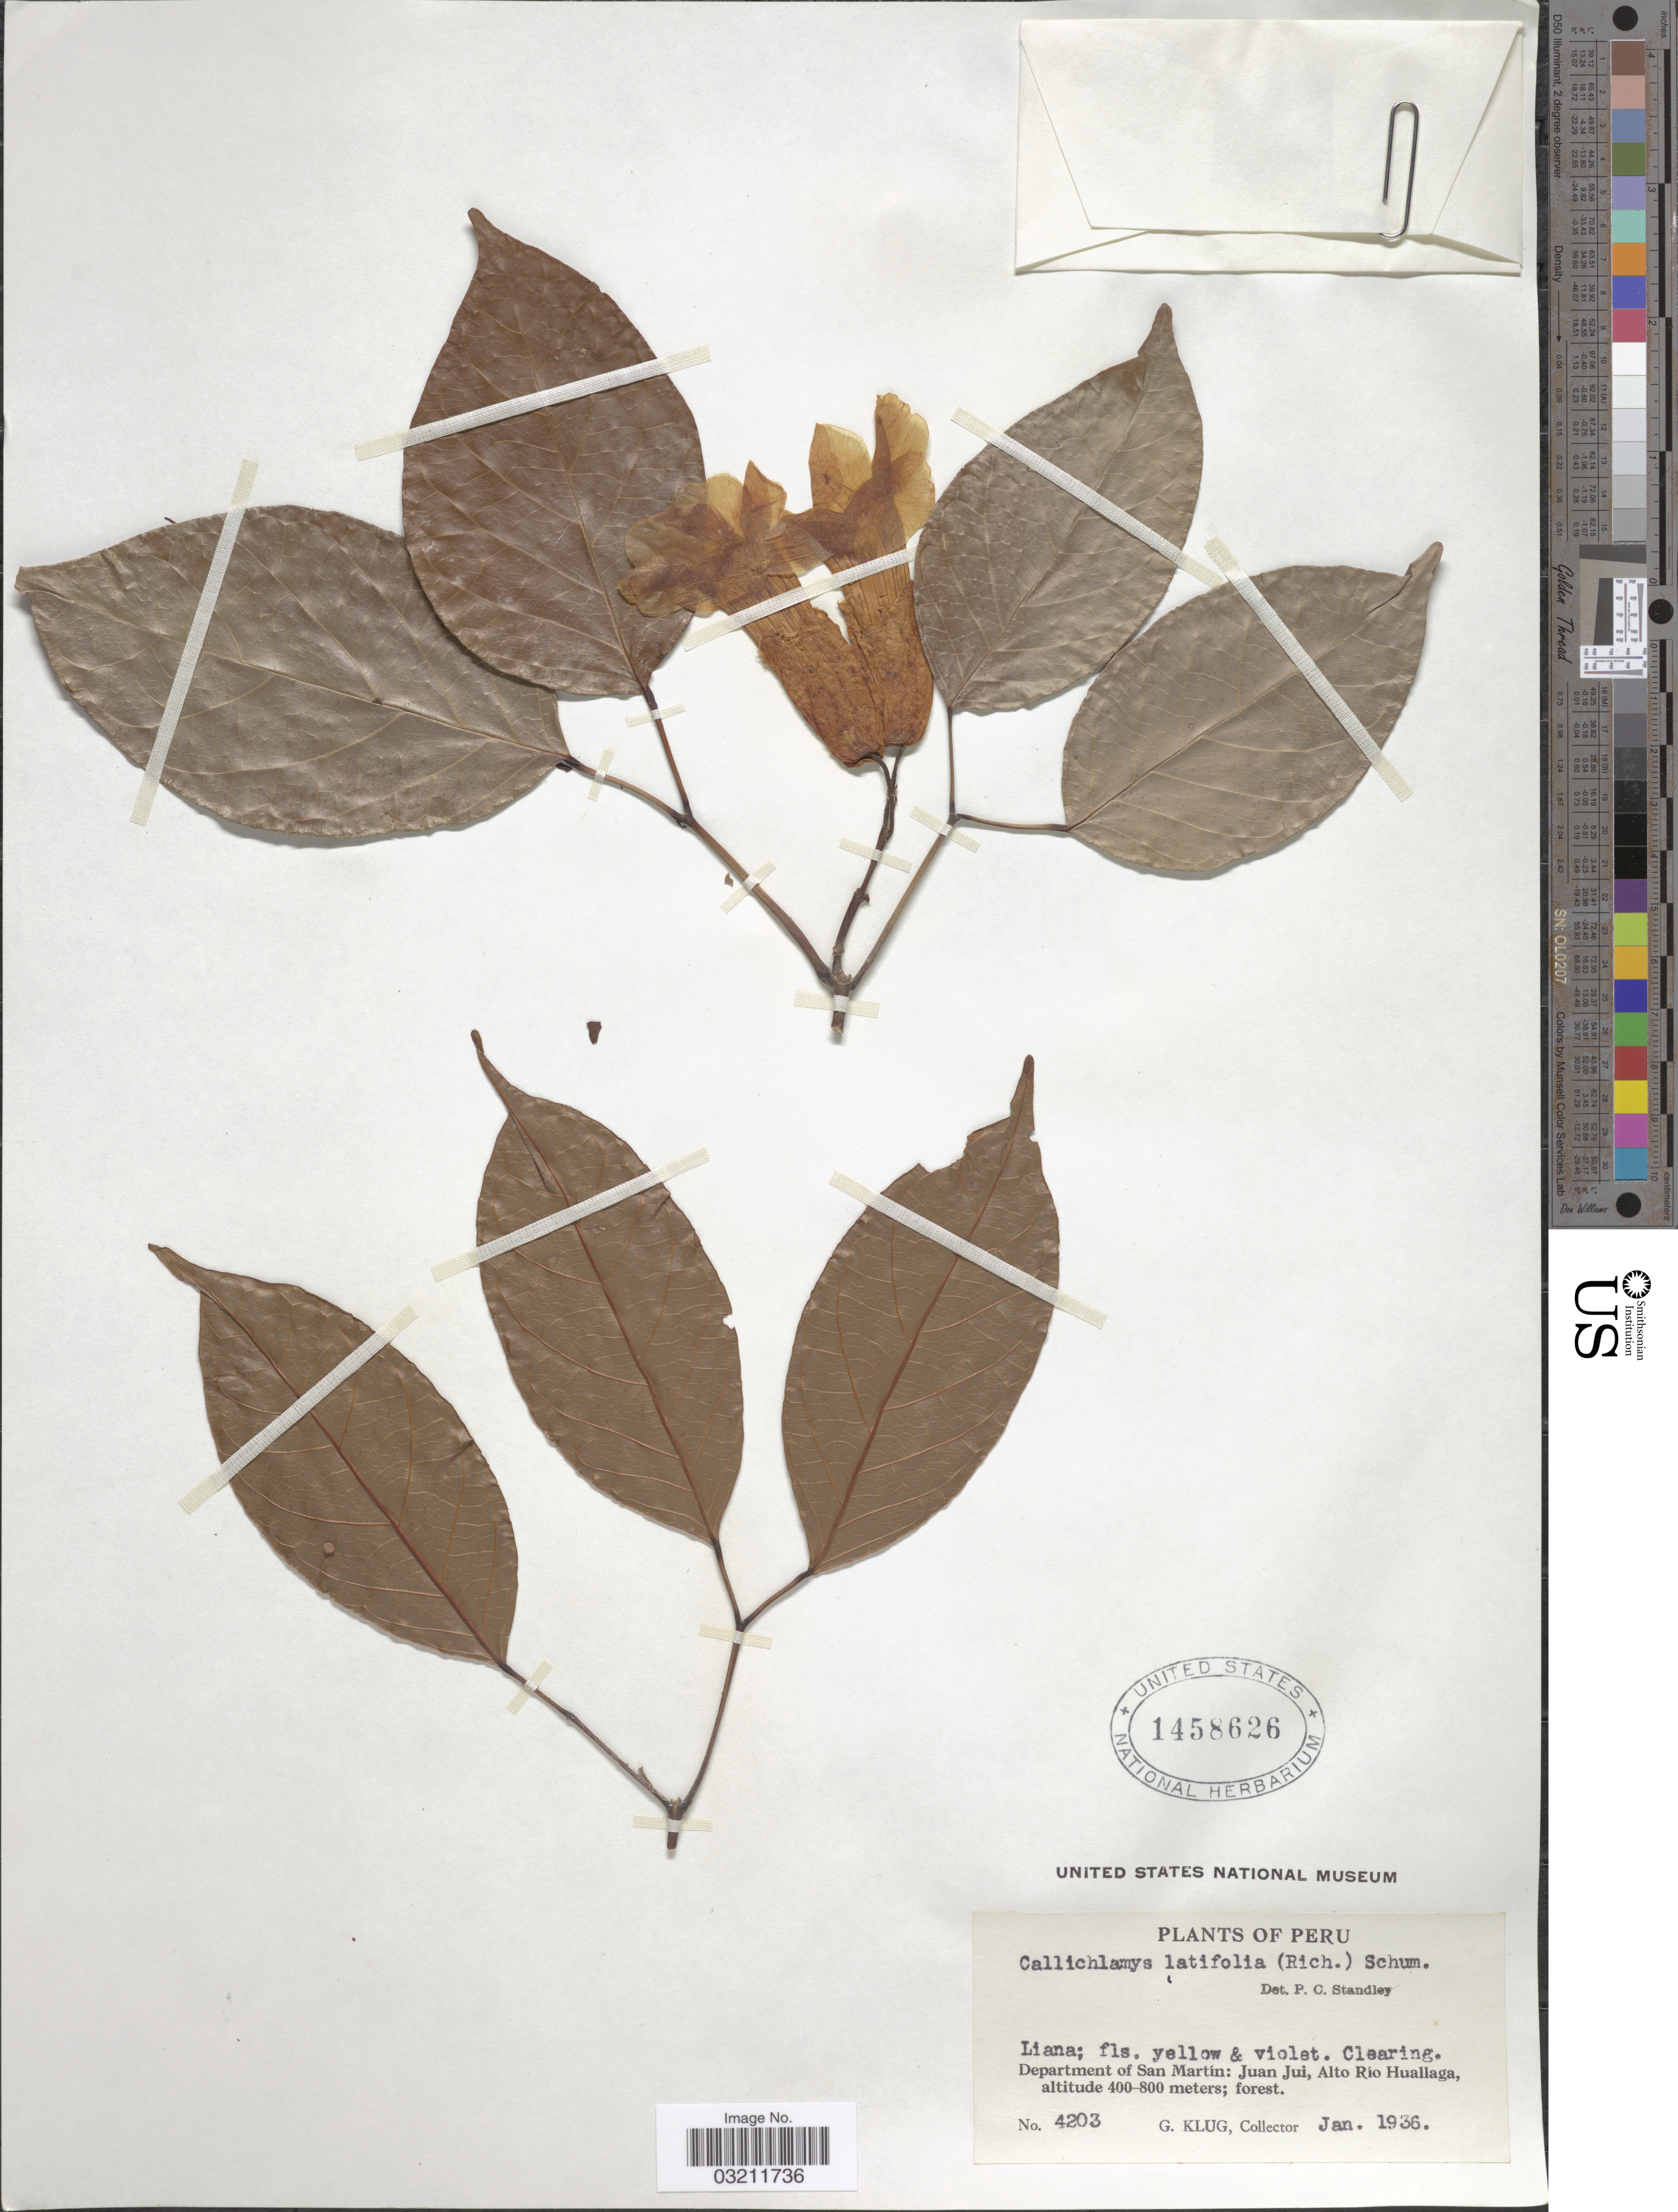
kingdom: Plantae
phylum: Tracheophyta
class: Magnoliopsida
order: Lamiales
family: Bignoniaceae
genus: Callichlamys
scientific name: Callichlamys latifolia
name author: (Rich.) K. Schum.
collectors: G. Klug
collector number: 4203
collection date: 1936-01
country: Peru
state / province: San Martín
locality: Department of San Martín: Juan Jui, Alto Río Huallaga.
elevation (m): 400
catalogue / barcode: US 1458626